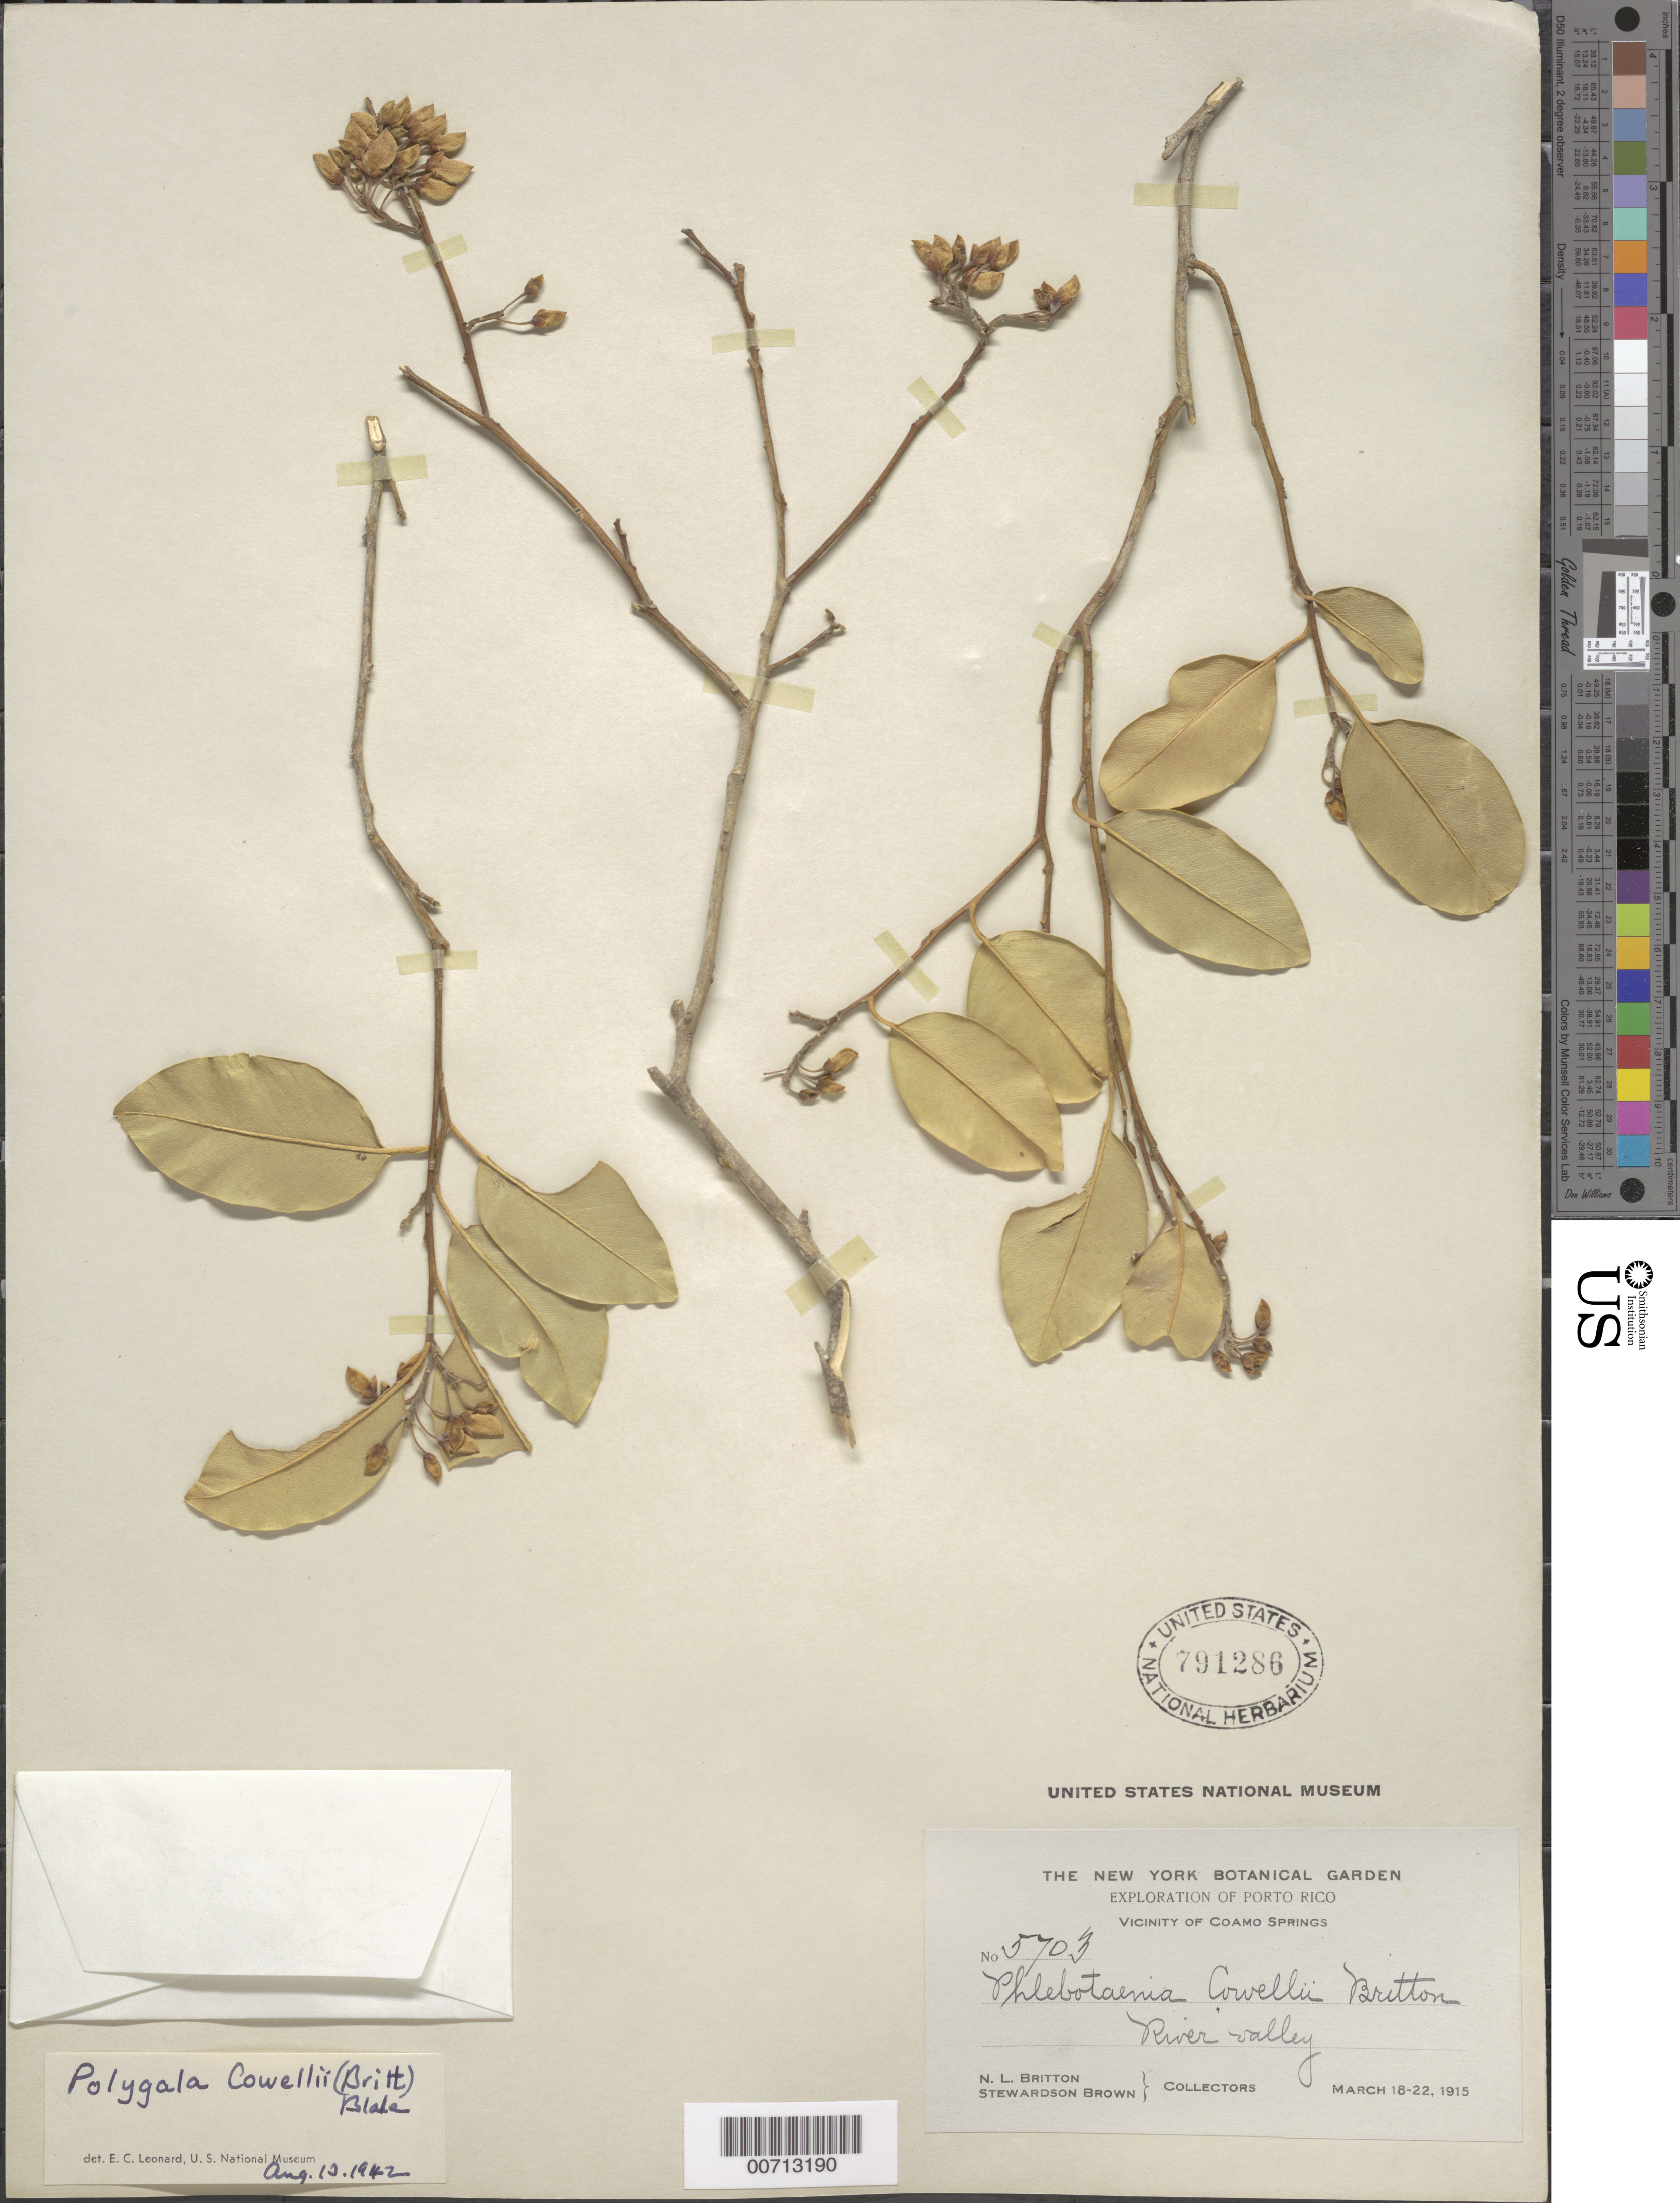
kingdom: Plantae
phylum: Tracheophyta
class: Magnoliopsida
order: Fabales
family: Polygalaceae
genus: Phlebotaenia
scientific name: Phlebotaenia cowellii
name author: Britton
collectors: N. Britton & S. Brown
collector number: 5703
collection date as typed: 18 Mar 1915 to 22 Mar 1915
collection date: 1915-03-18/1915-03-22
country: Puerto Rico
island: Greater Antilles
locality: Coamo Springs, vic of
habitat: River valley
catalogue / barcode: US 791286